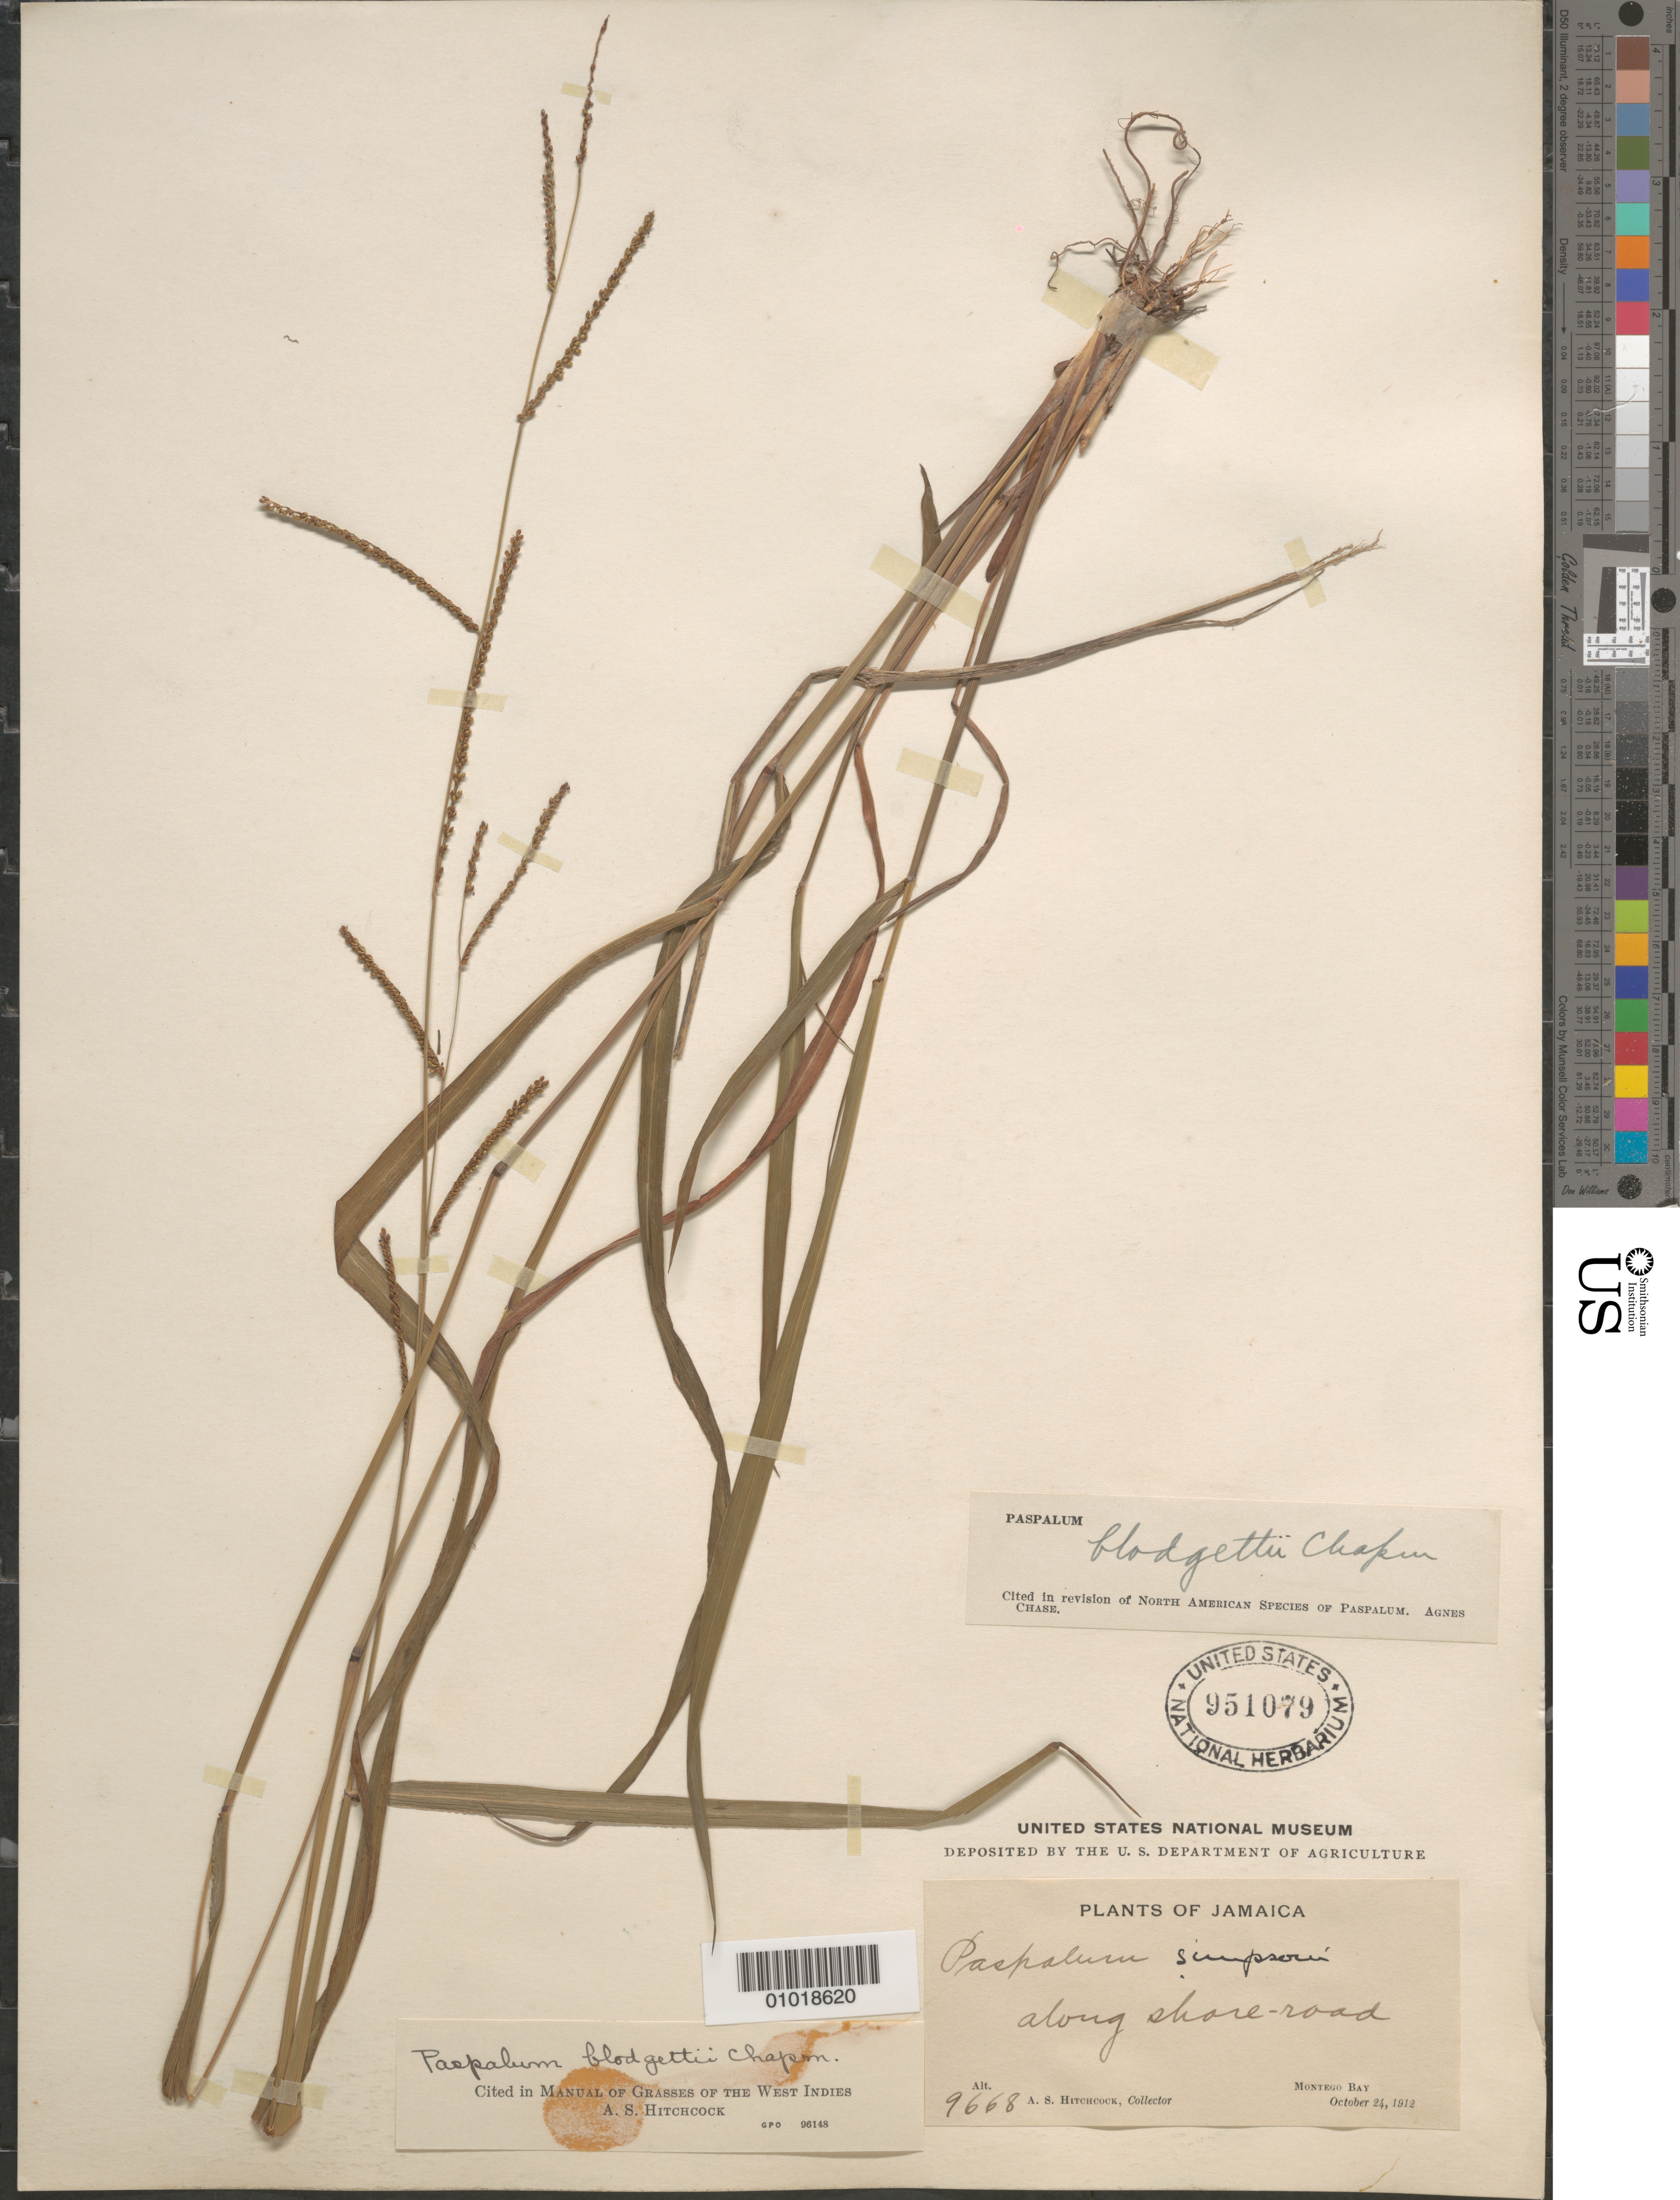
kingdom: Plantae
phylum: Tracheophyta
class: Liliopsida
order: Poales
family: Poaceae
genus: Paspalum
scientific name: Paspalum blodgettii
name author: Chapm.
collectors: A. S. Hitchcock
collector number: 9668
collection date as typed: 24 Oct 1912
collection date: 1912-10-24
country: Jamaica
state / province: Saint James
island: Jamaica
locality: Montego Bay, along shore-road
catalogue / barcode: US 951079